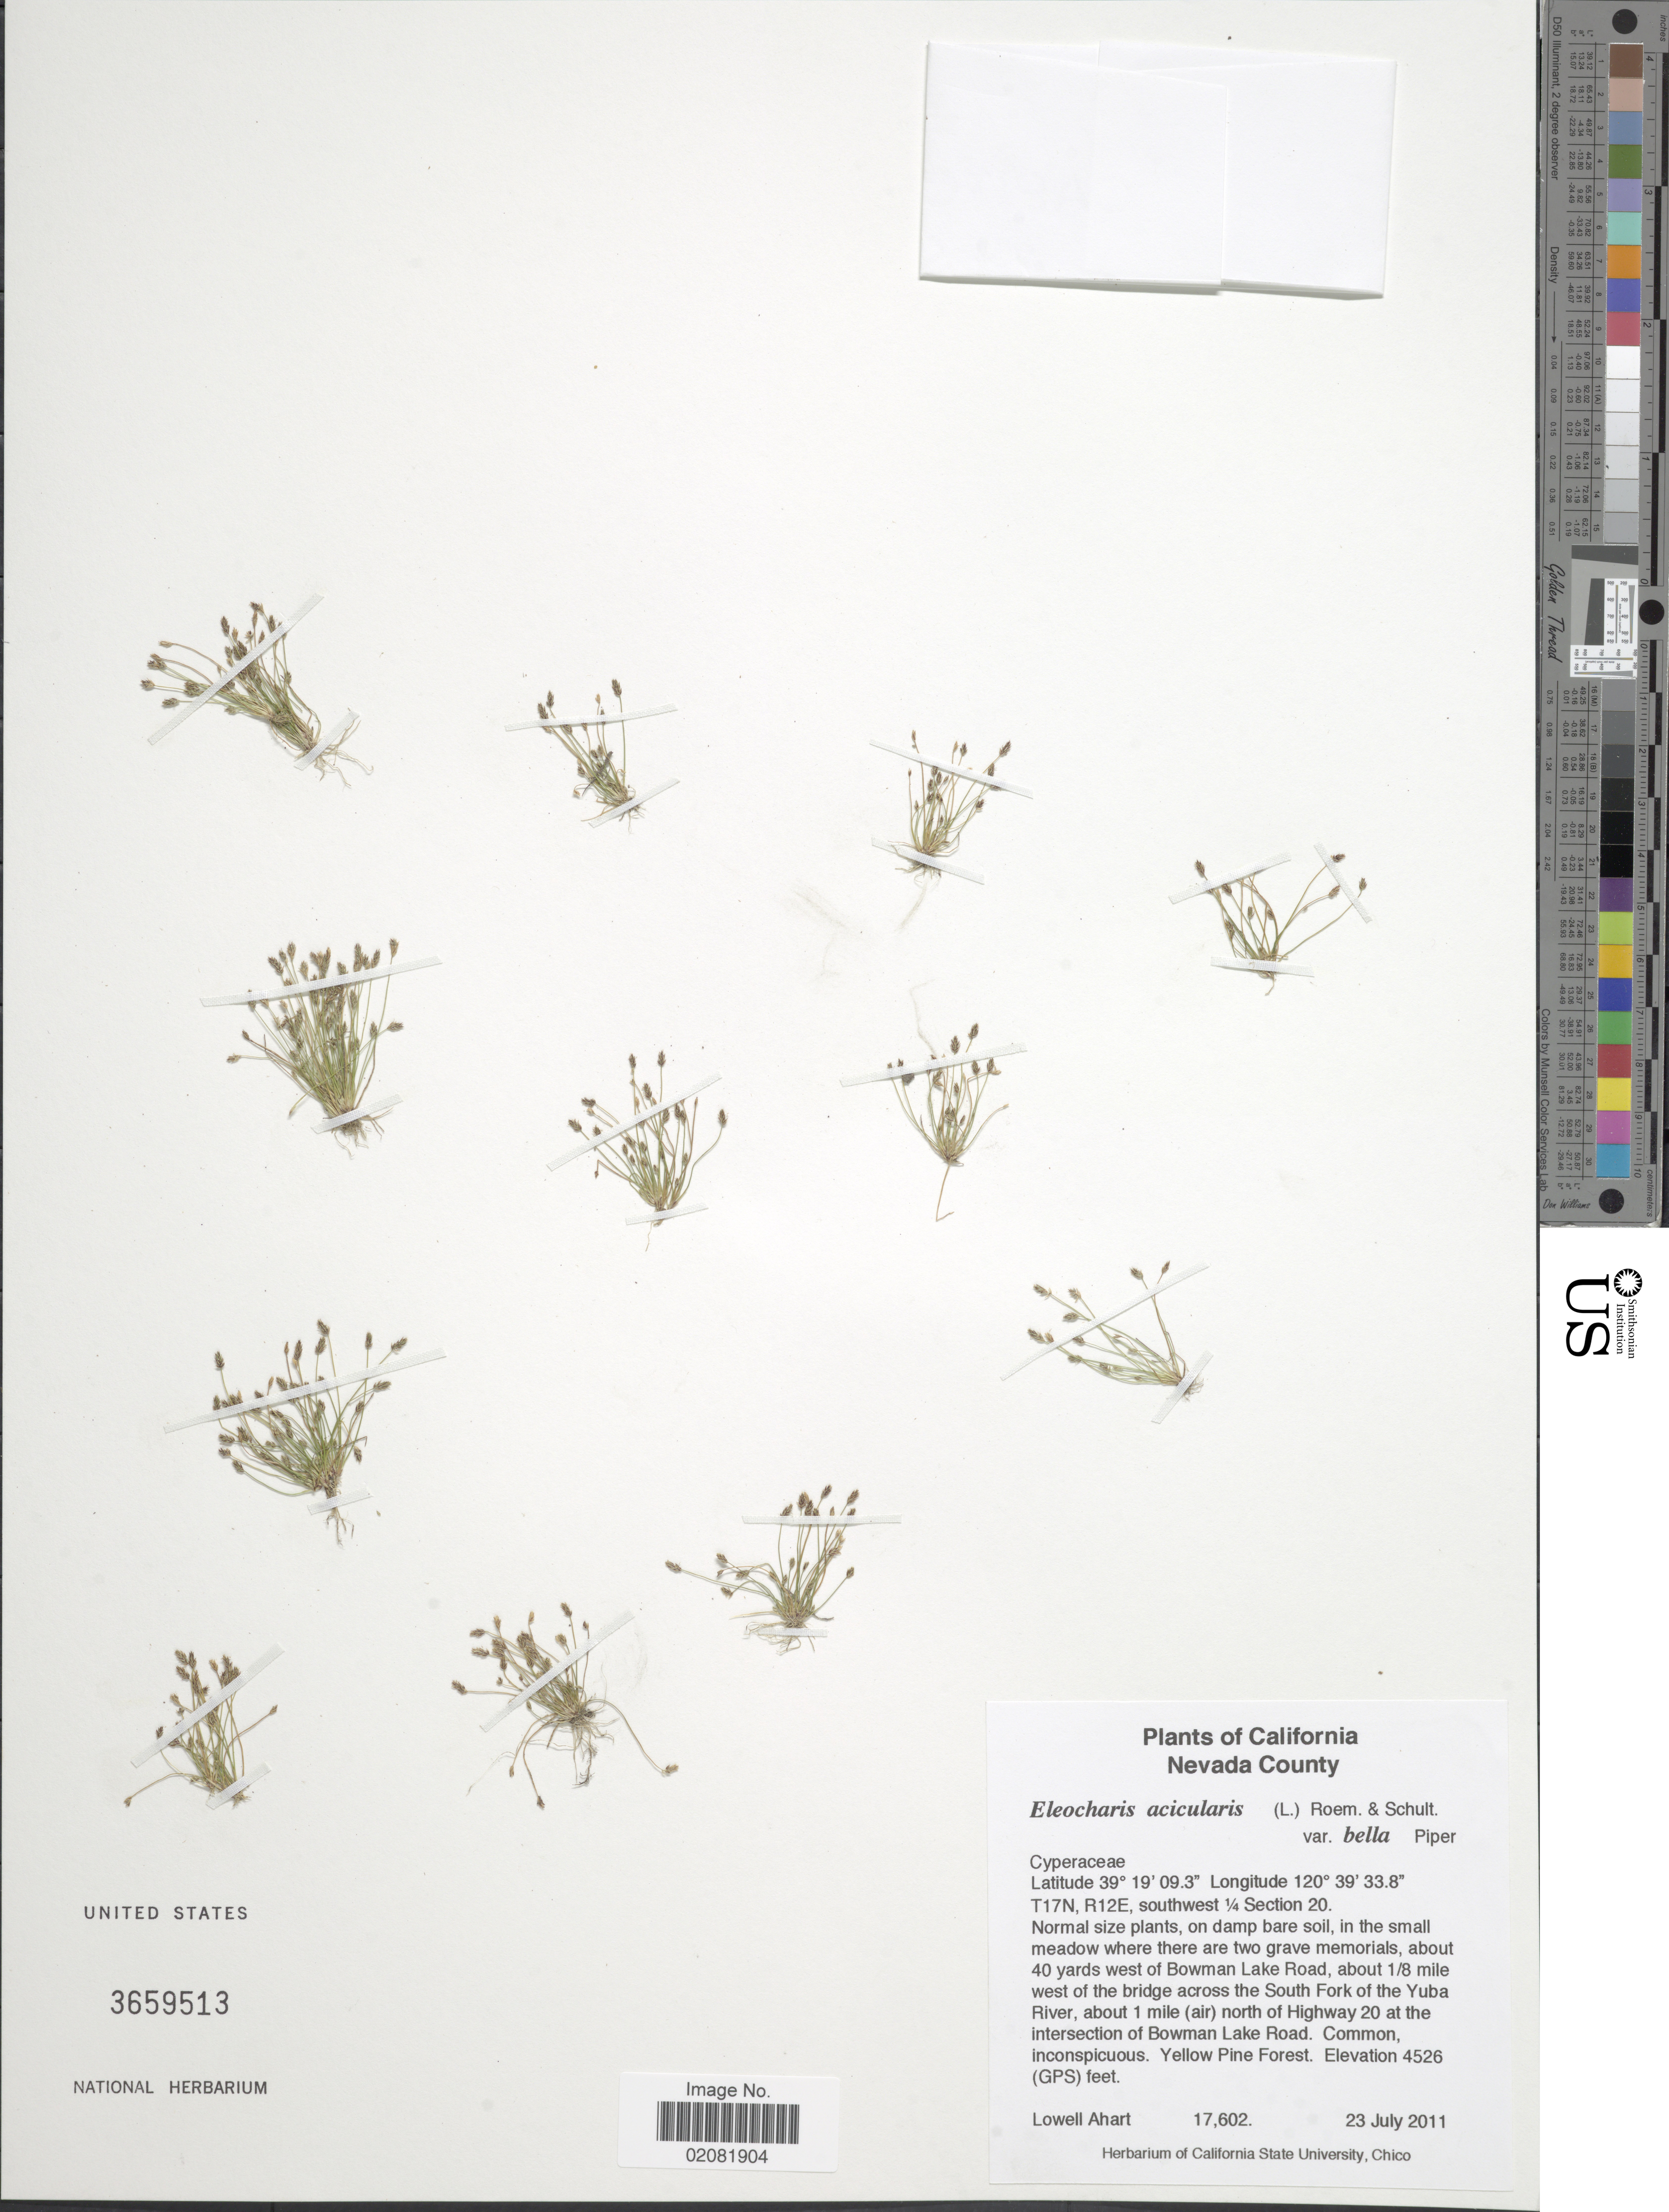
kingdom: Plantae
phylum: Tracheophyta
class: Liliopsida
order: Poales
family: Cyperaceae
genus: Eleocharis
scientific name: Eleocharis bella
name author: (Piper) Svenson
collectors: L. Ahart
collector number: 17602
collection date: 2011-07-23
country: United States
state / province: California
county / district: Nevada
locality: Nevada County, T17N, R12E, southwest 1/4 Section 20. About 40 yards west of Bowman Lake Road, about 1/8 mile west of the bridge across the South Fork of the Yuba River, about 1 mile (air) north of Highway 20 at the intersection of Bowman Lake Road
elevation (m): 1380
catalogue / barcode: US 3659513